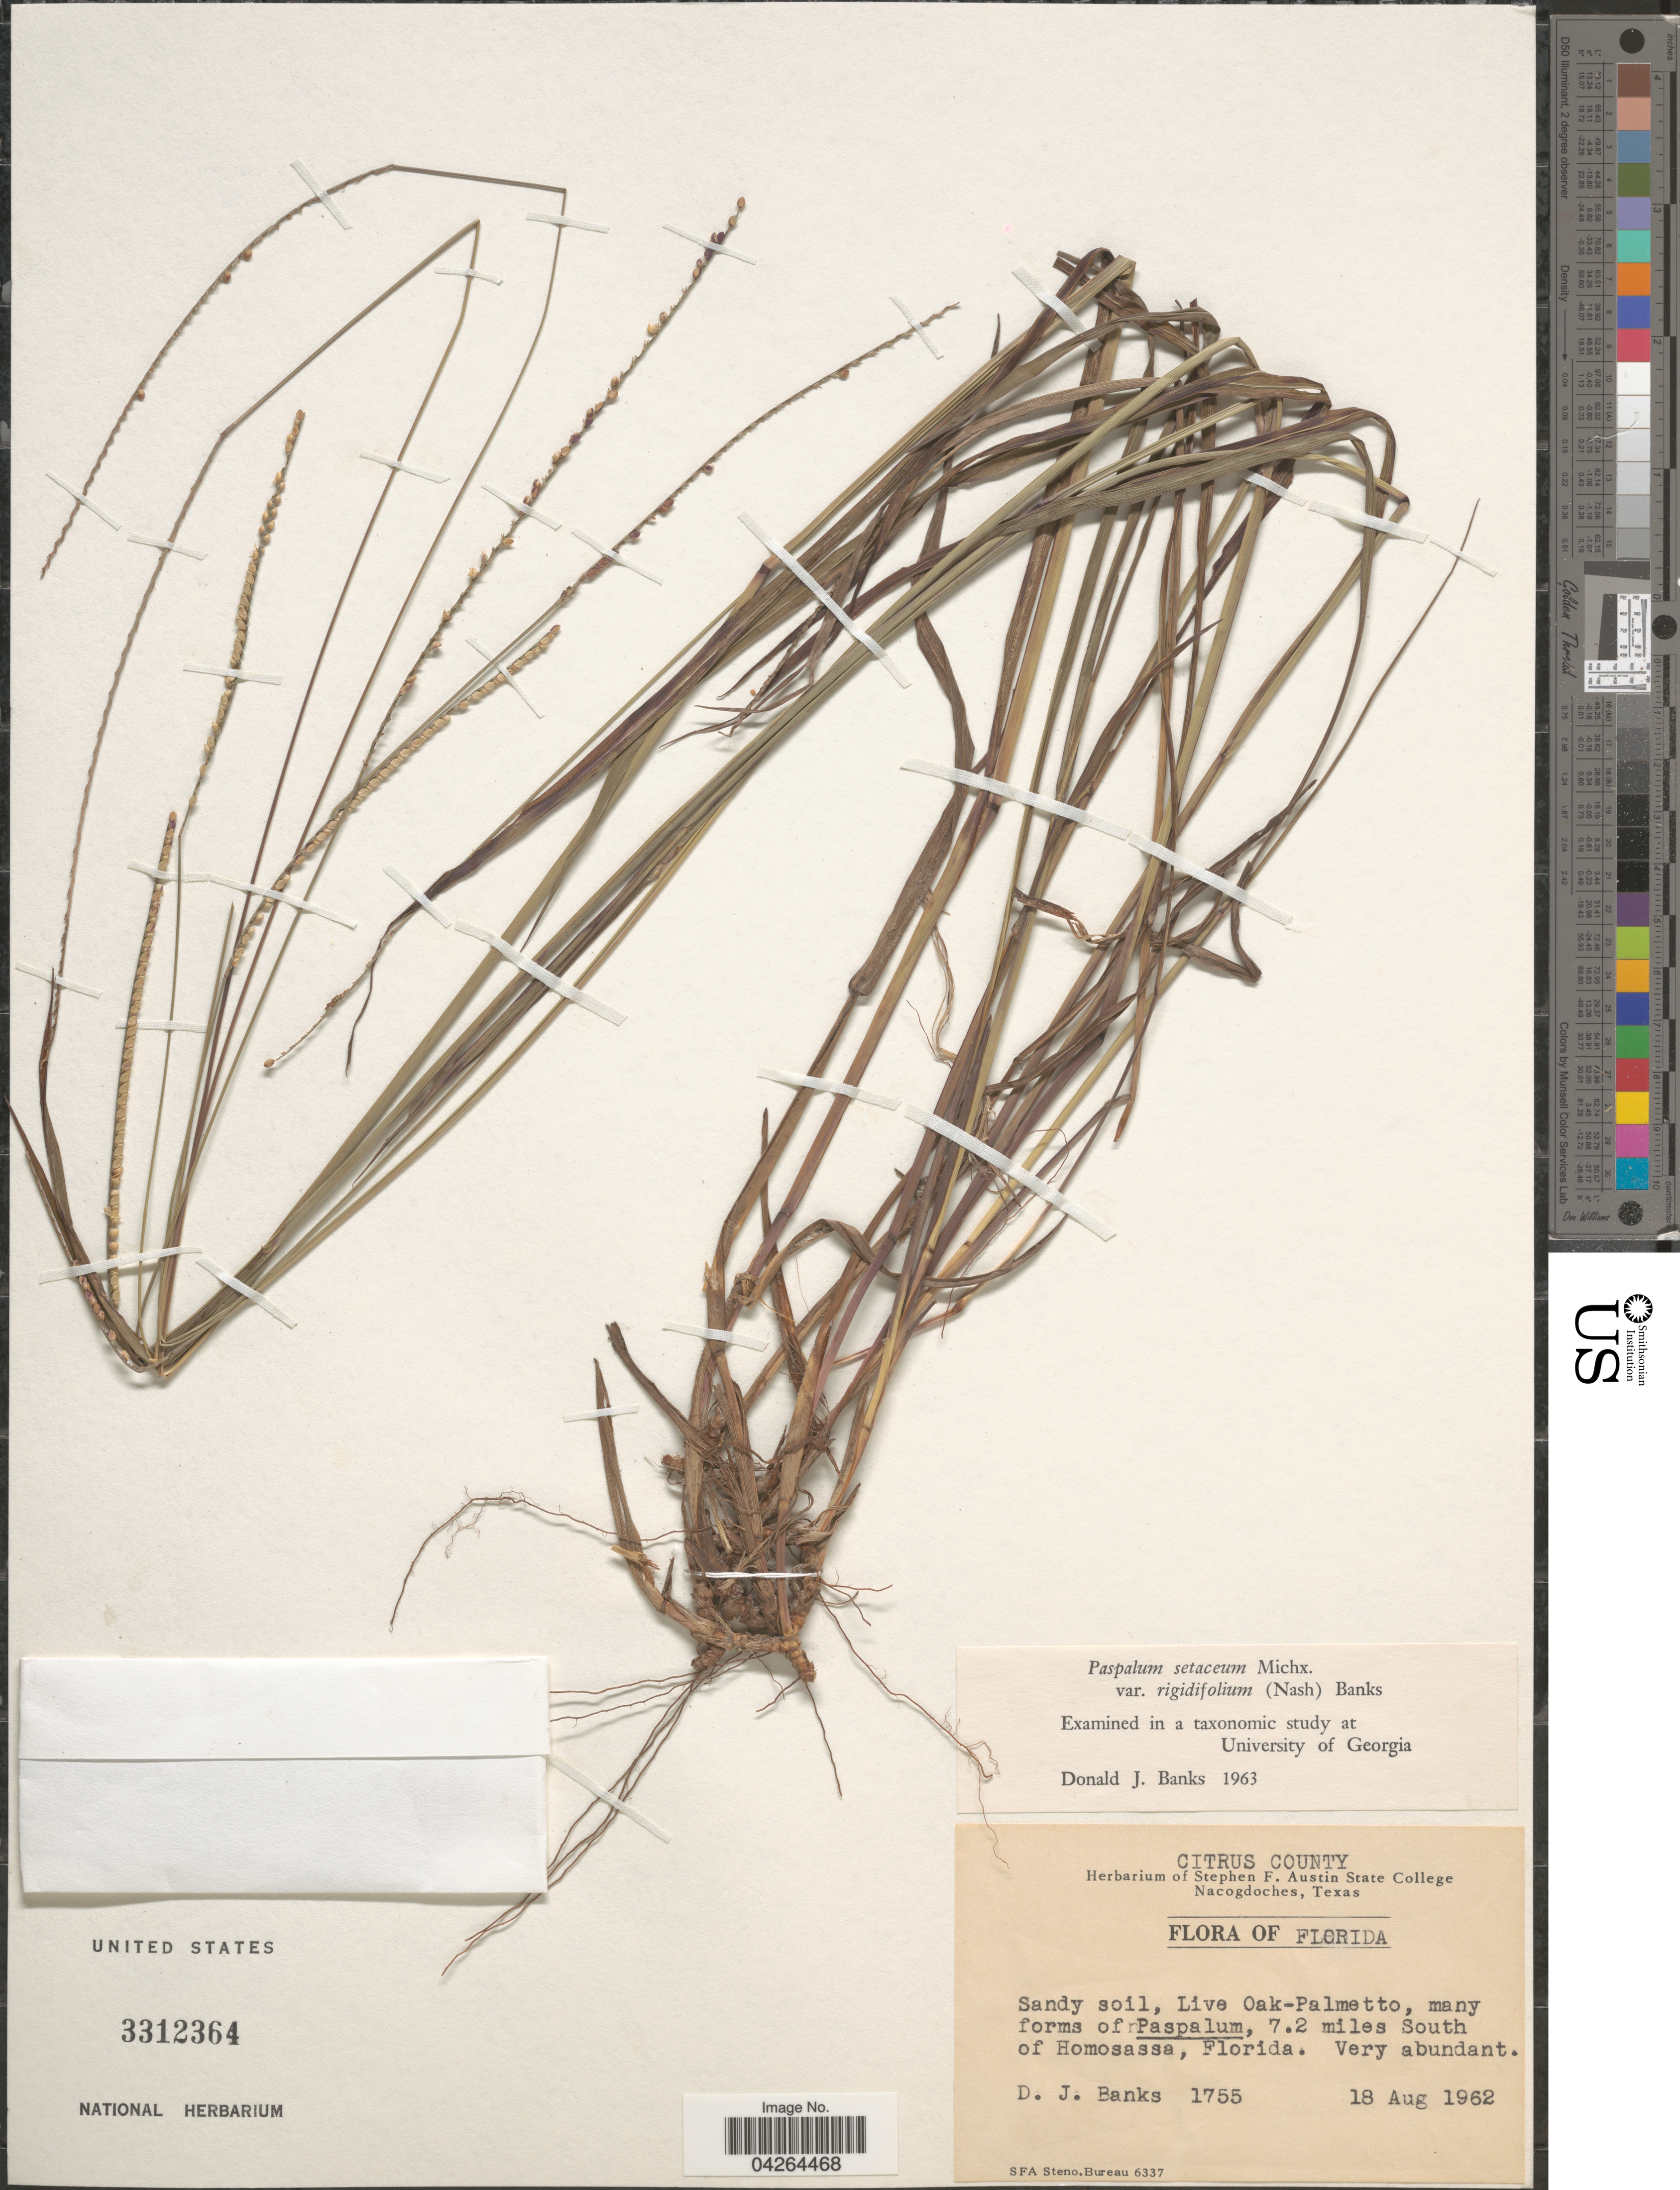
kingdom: Plantae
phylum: Tracheophyta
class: Liliopsida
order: Poales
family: Poaceae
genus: Paspalum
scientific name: Paspalum setaceum var. rigidifolium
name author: (Nash) D.J. Banks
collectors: D. J. Banks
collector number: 1755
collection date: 1962-08-18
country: United States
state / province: Florida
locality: Citrus County. Sandy soil, Live Oak-Palmetto, 7.2 miles South of Homosassa.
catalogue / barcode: US 3312364